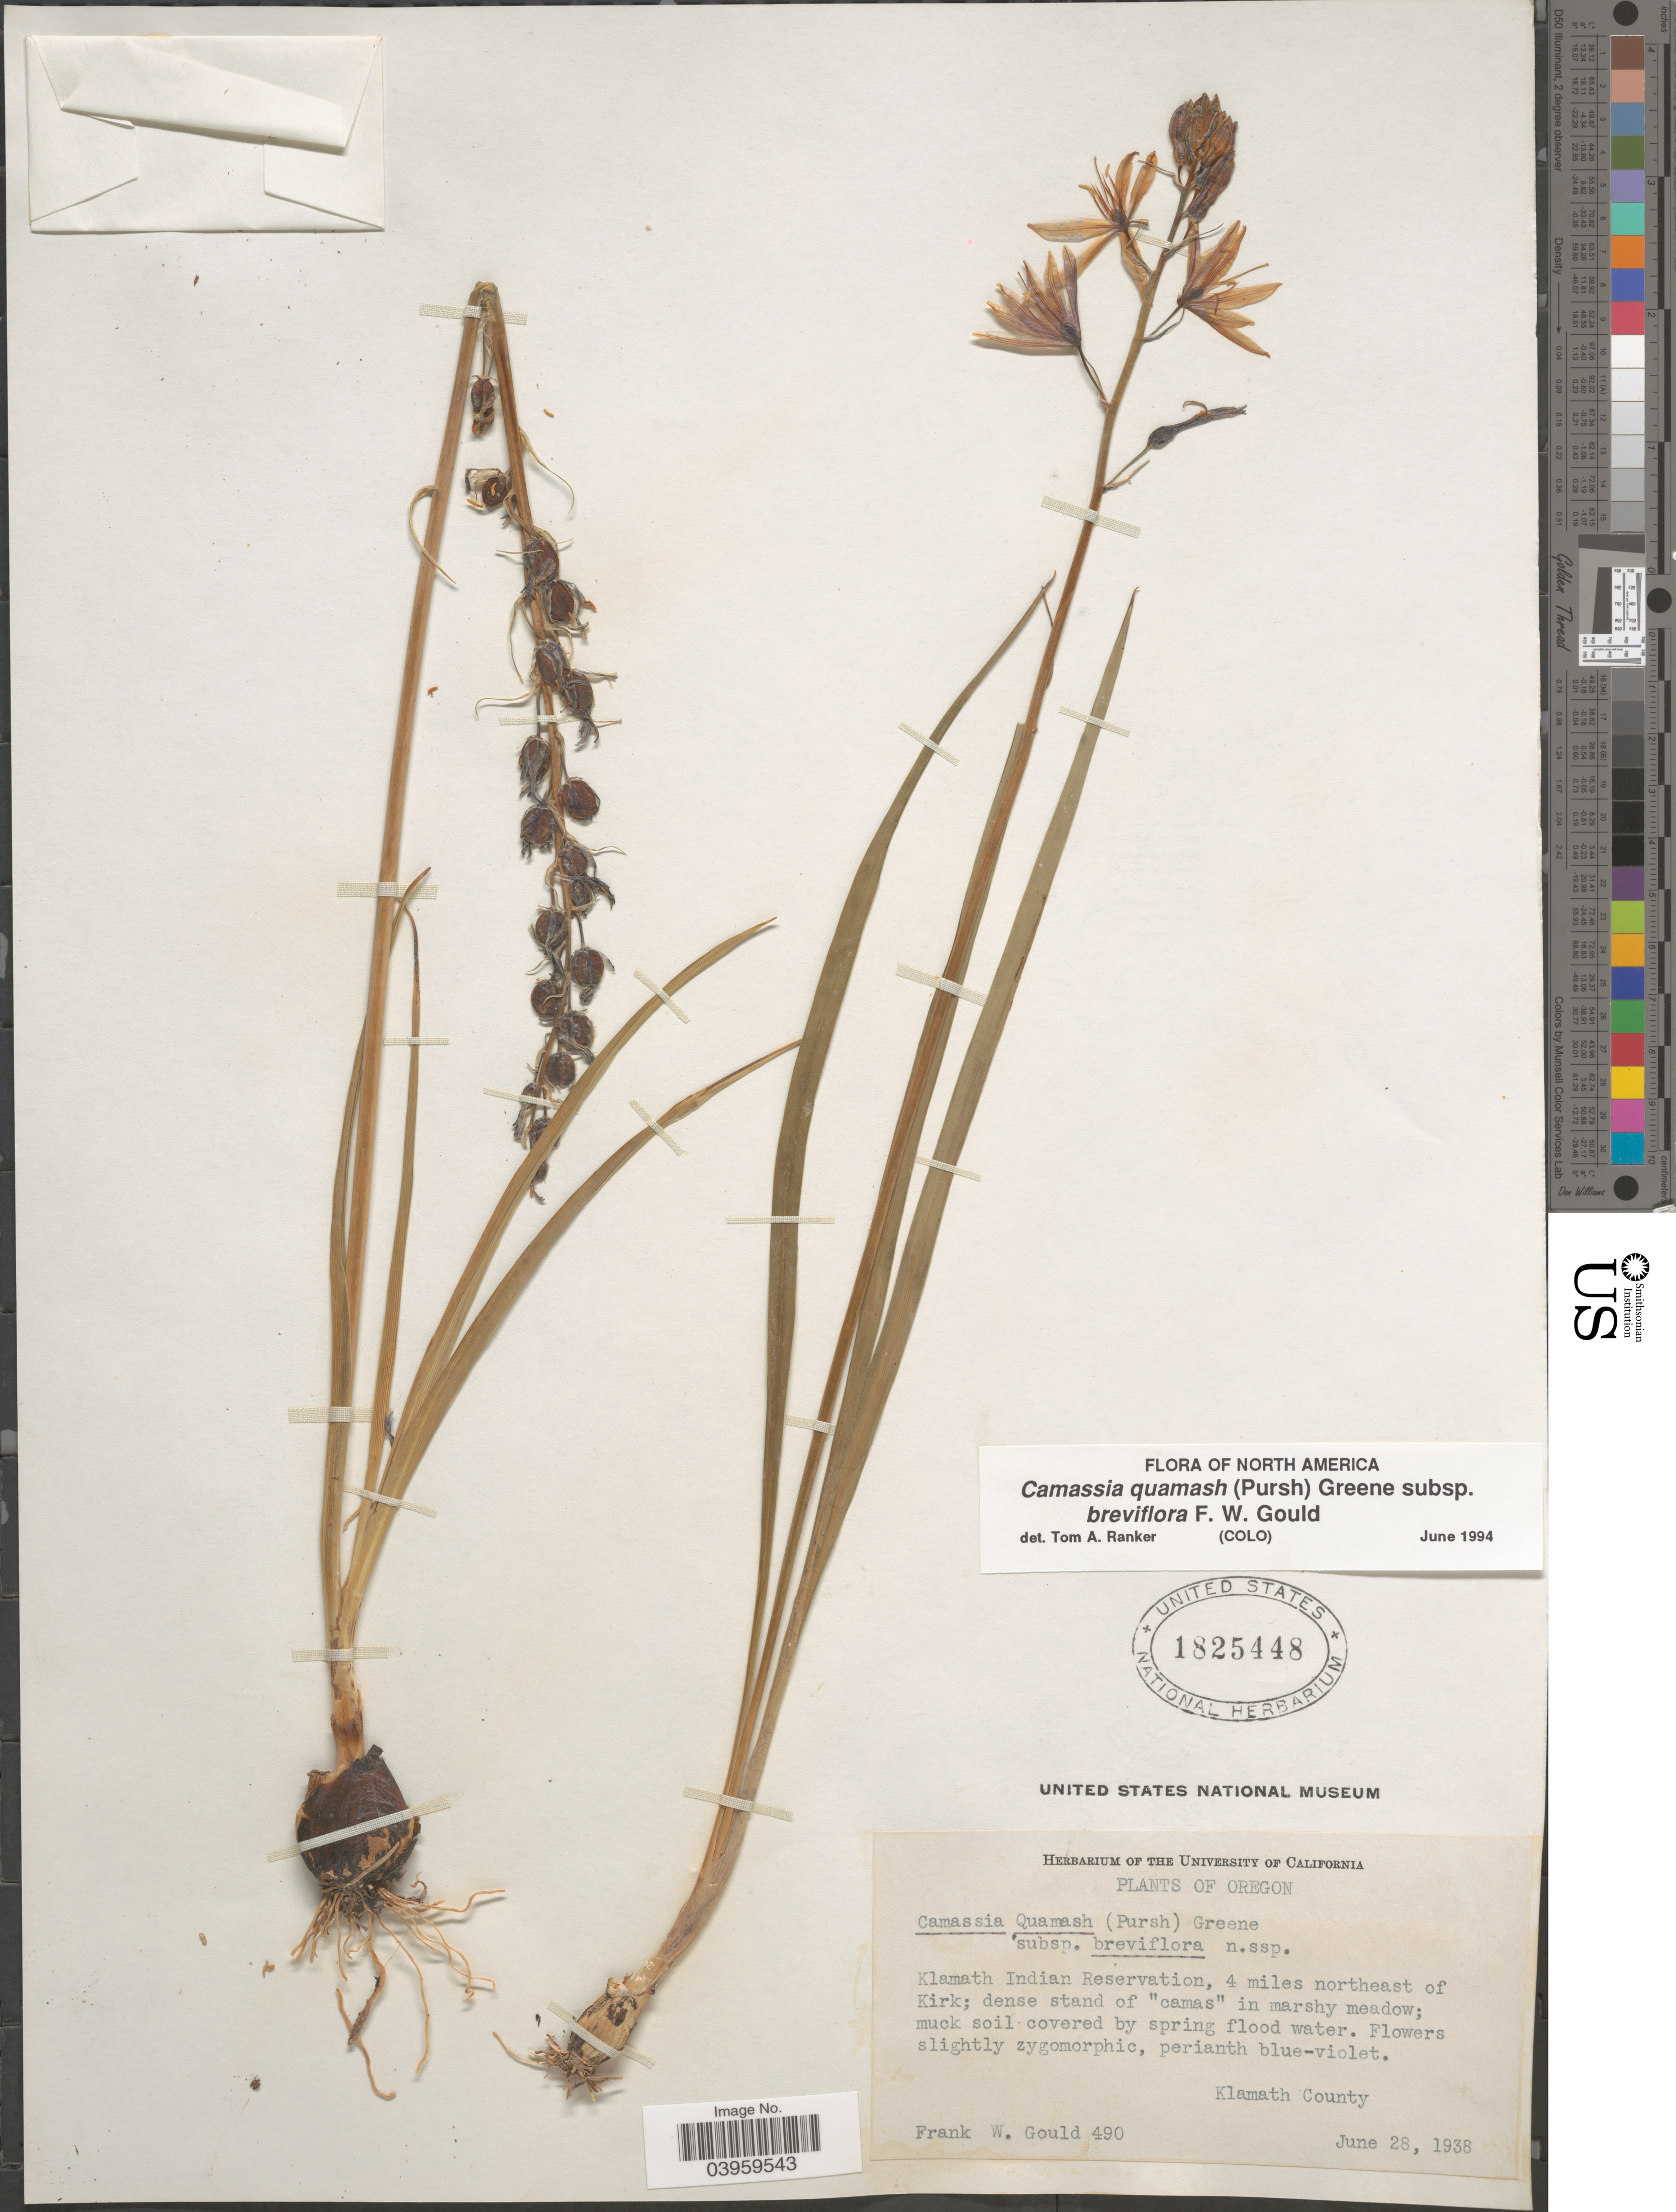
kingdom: Plantae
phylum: Tracheophyta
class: Liliopsida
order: Asparagales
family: Asparagaceae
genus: Camassia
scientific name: Camassia quamash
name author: (Pursh) Greene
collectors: F. W. Gould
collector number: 490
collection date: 1938-06-28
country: United States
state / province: Oregon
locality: Klamath Indian Reservation, 4 miles northeast of Kirk. Klamath County.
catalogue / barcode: US 1825448